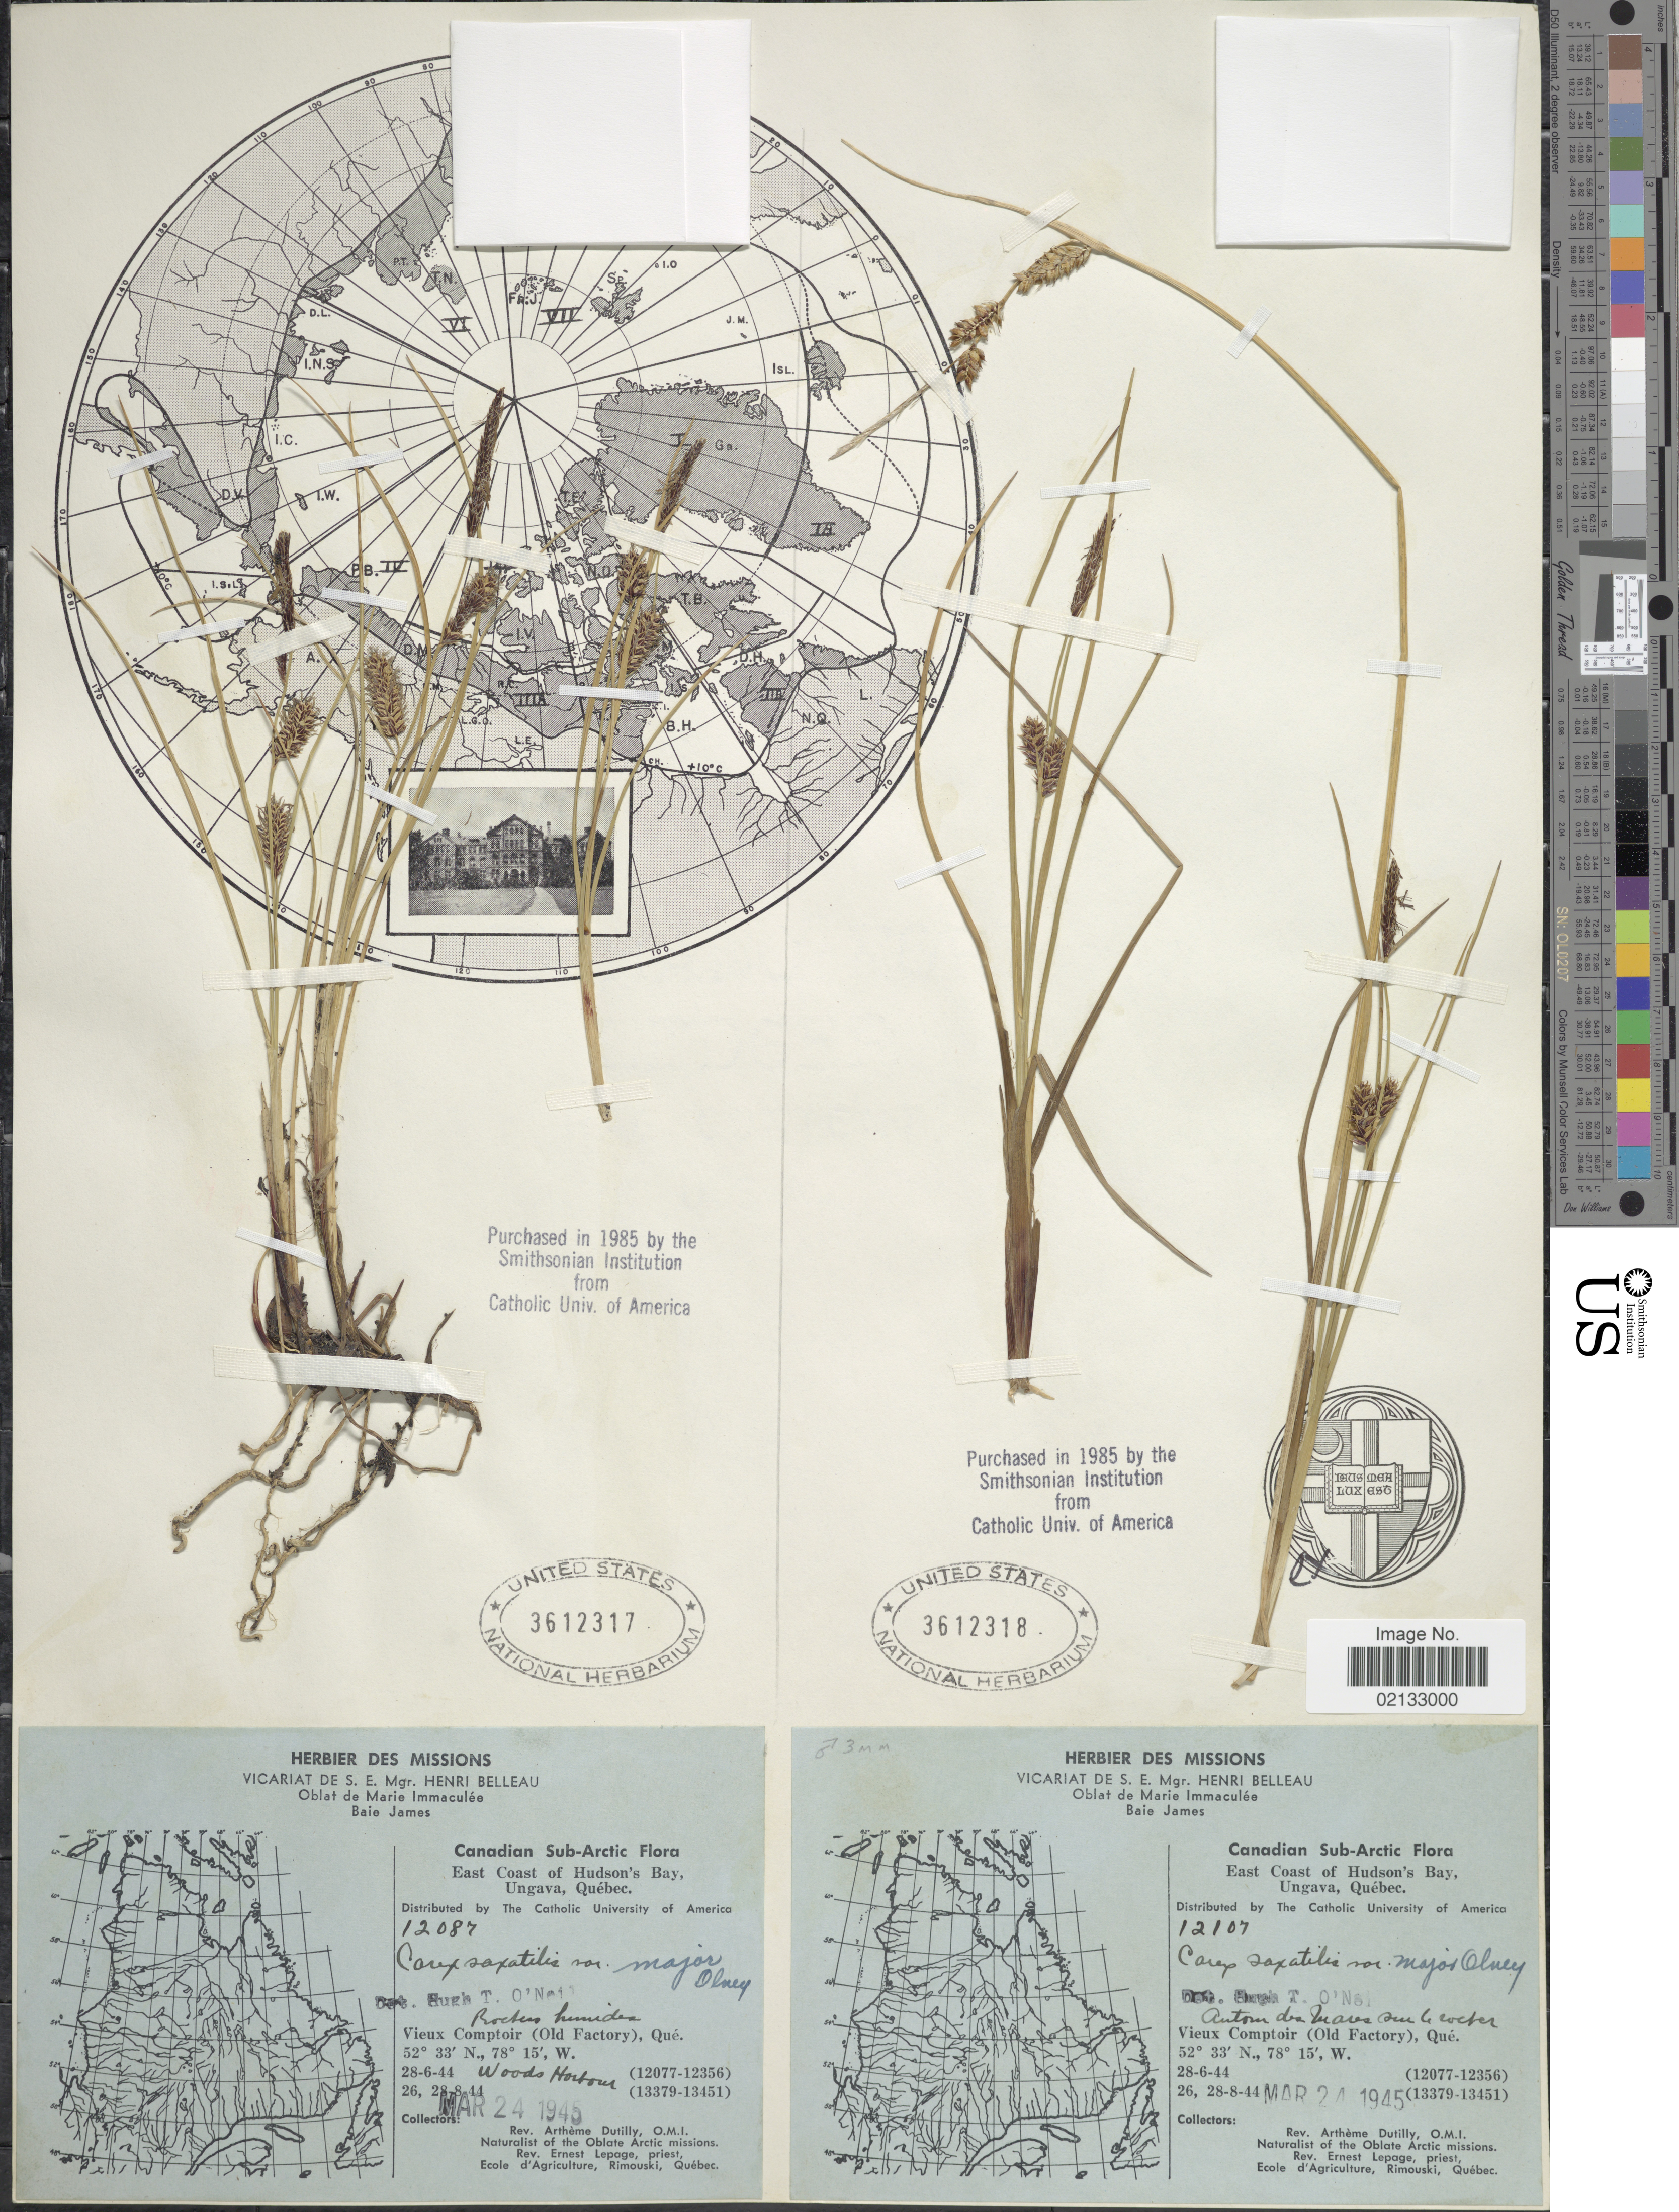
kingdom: Plantae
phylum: Tracheophyta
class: Liliopsida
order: Poales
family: Cyperaceae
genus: Carex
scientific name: Carex saxatilis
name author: L.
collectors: A. Dutilly & E. Lepage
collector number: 12107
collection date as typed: Transcribed d/m/y: 28/6/44 to 28/8/44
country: Canada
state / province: Quebec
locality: Canadian Sub-Arctic. East Coast of Hudson's Bay, Ungava. Autour les Mares sur le roches. Vieux Comptoir (Old Factory), Que.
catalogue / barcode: US 3612318-2